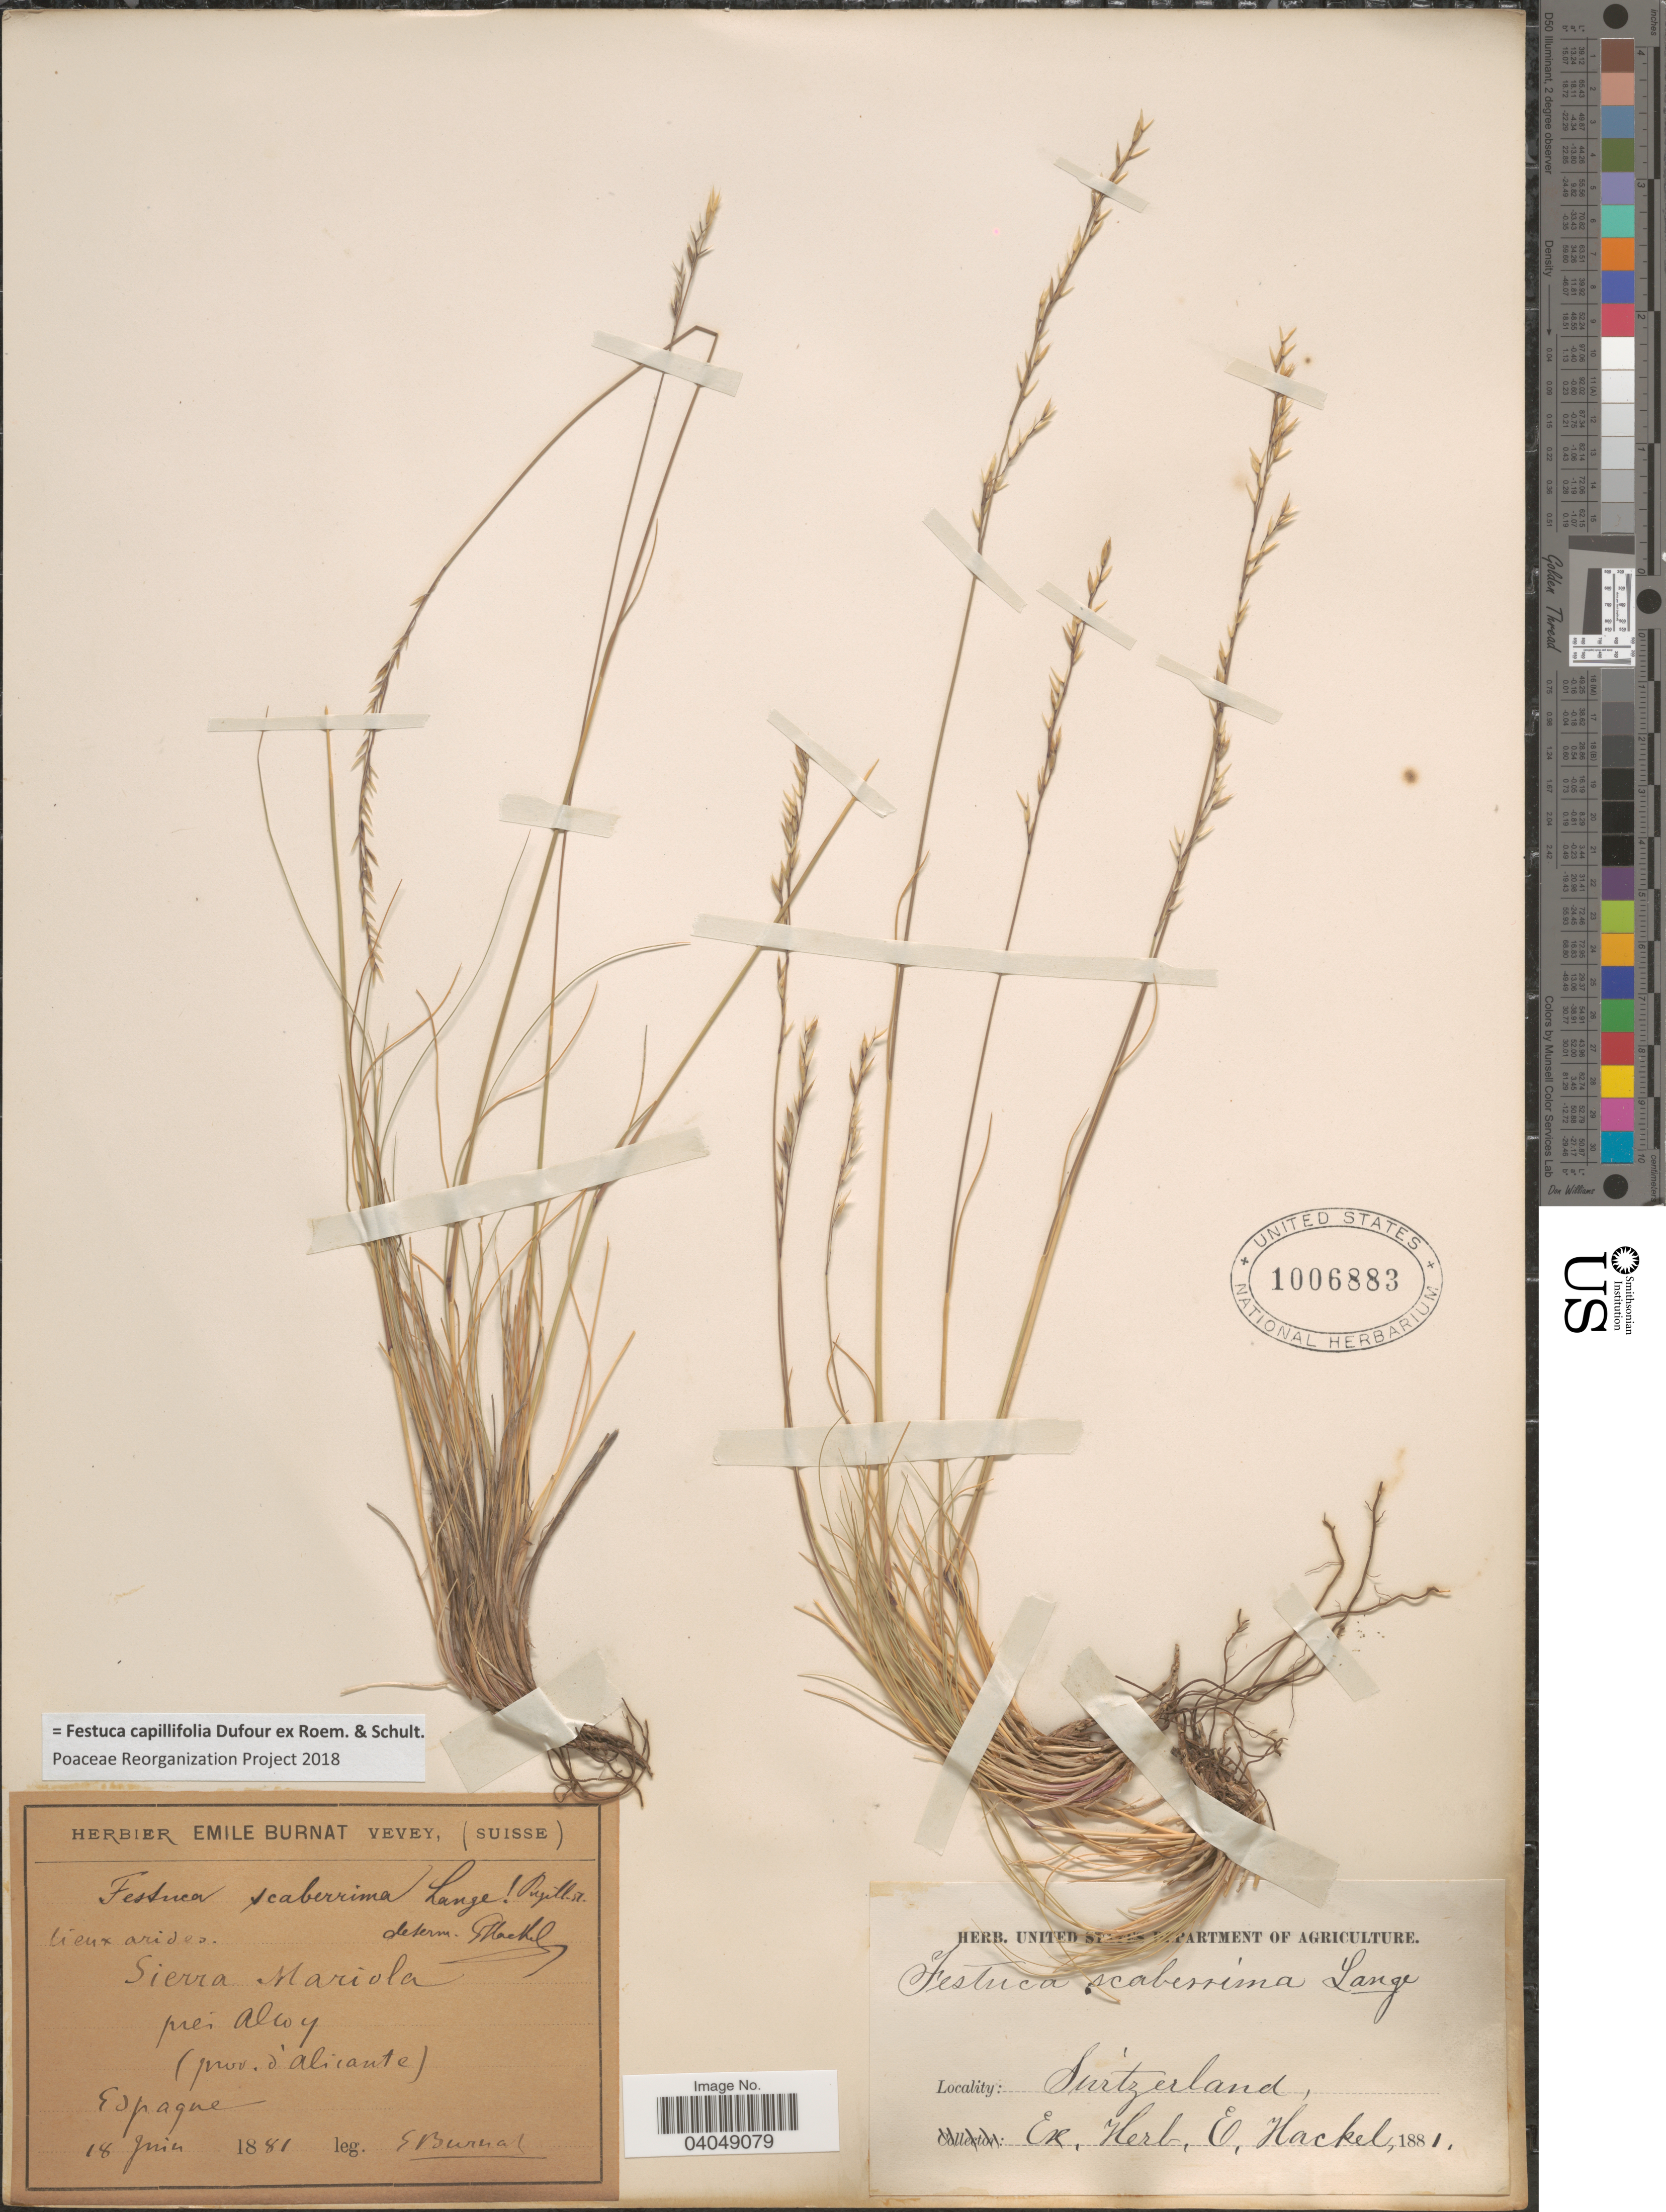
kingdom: Plantae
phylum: Tracheophyta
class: Liliopsida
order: Poales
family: Poaceae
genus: Festuca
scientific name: Festuca capillifolia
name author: Dufour ex Roem. & Schult.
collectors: E. Burnat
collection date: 1881-06-18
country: Spain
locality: Sierra Mariola prés Alcoy (prov. d' Alicante). Espagne.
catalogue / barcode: US 1006883